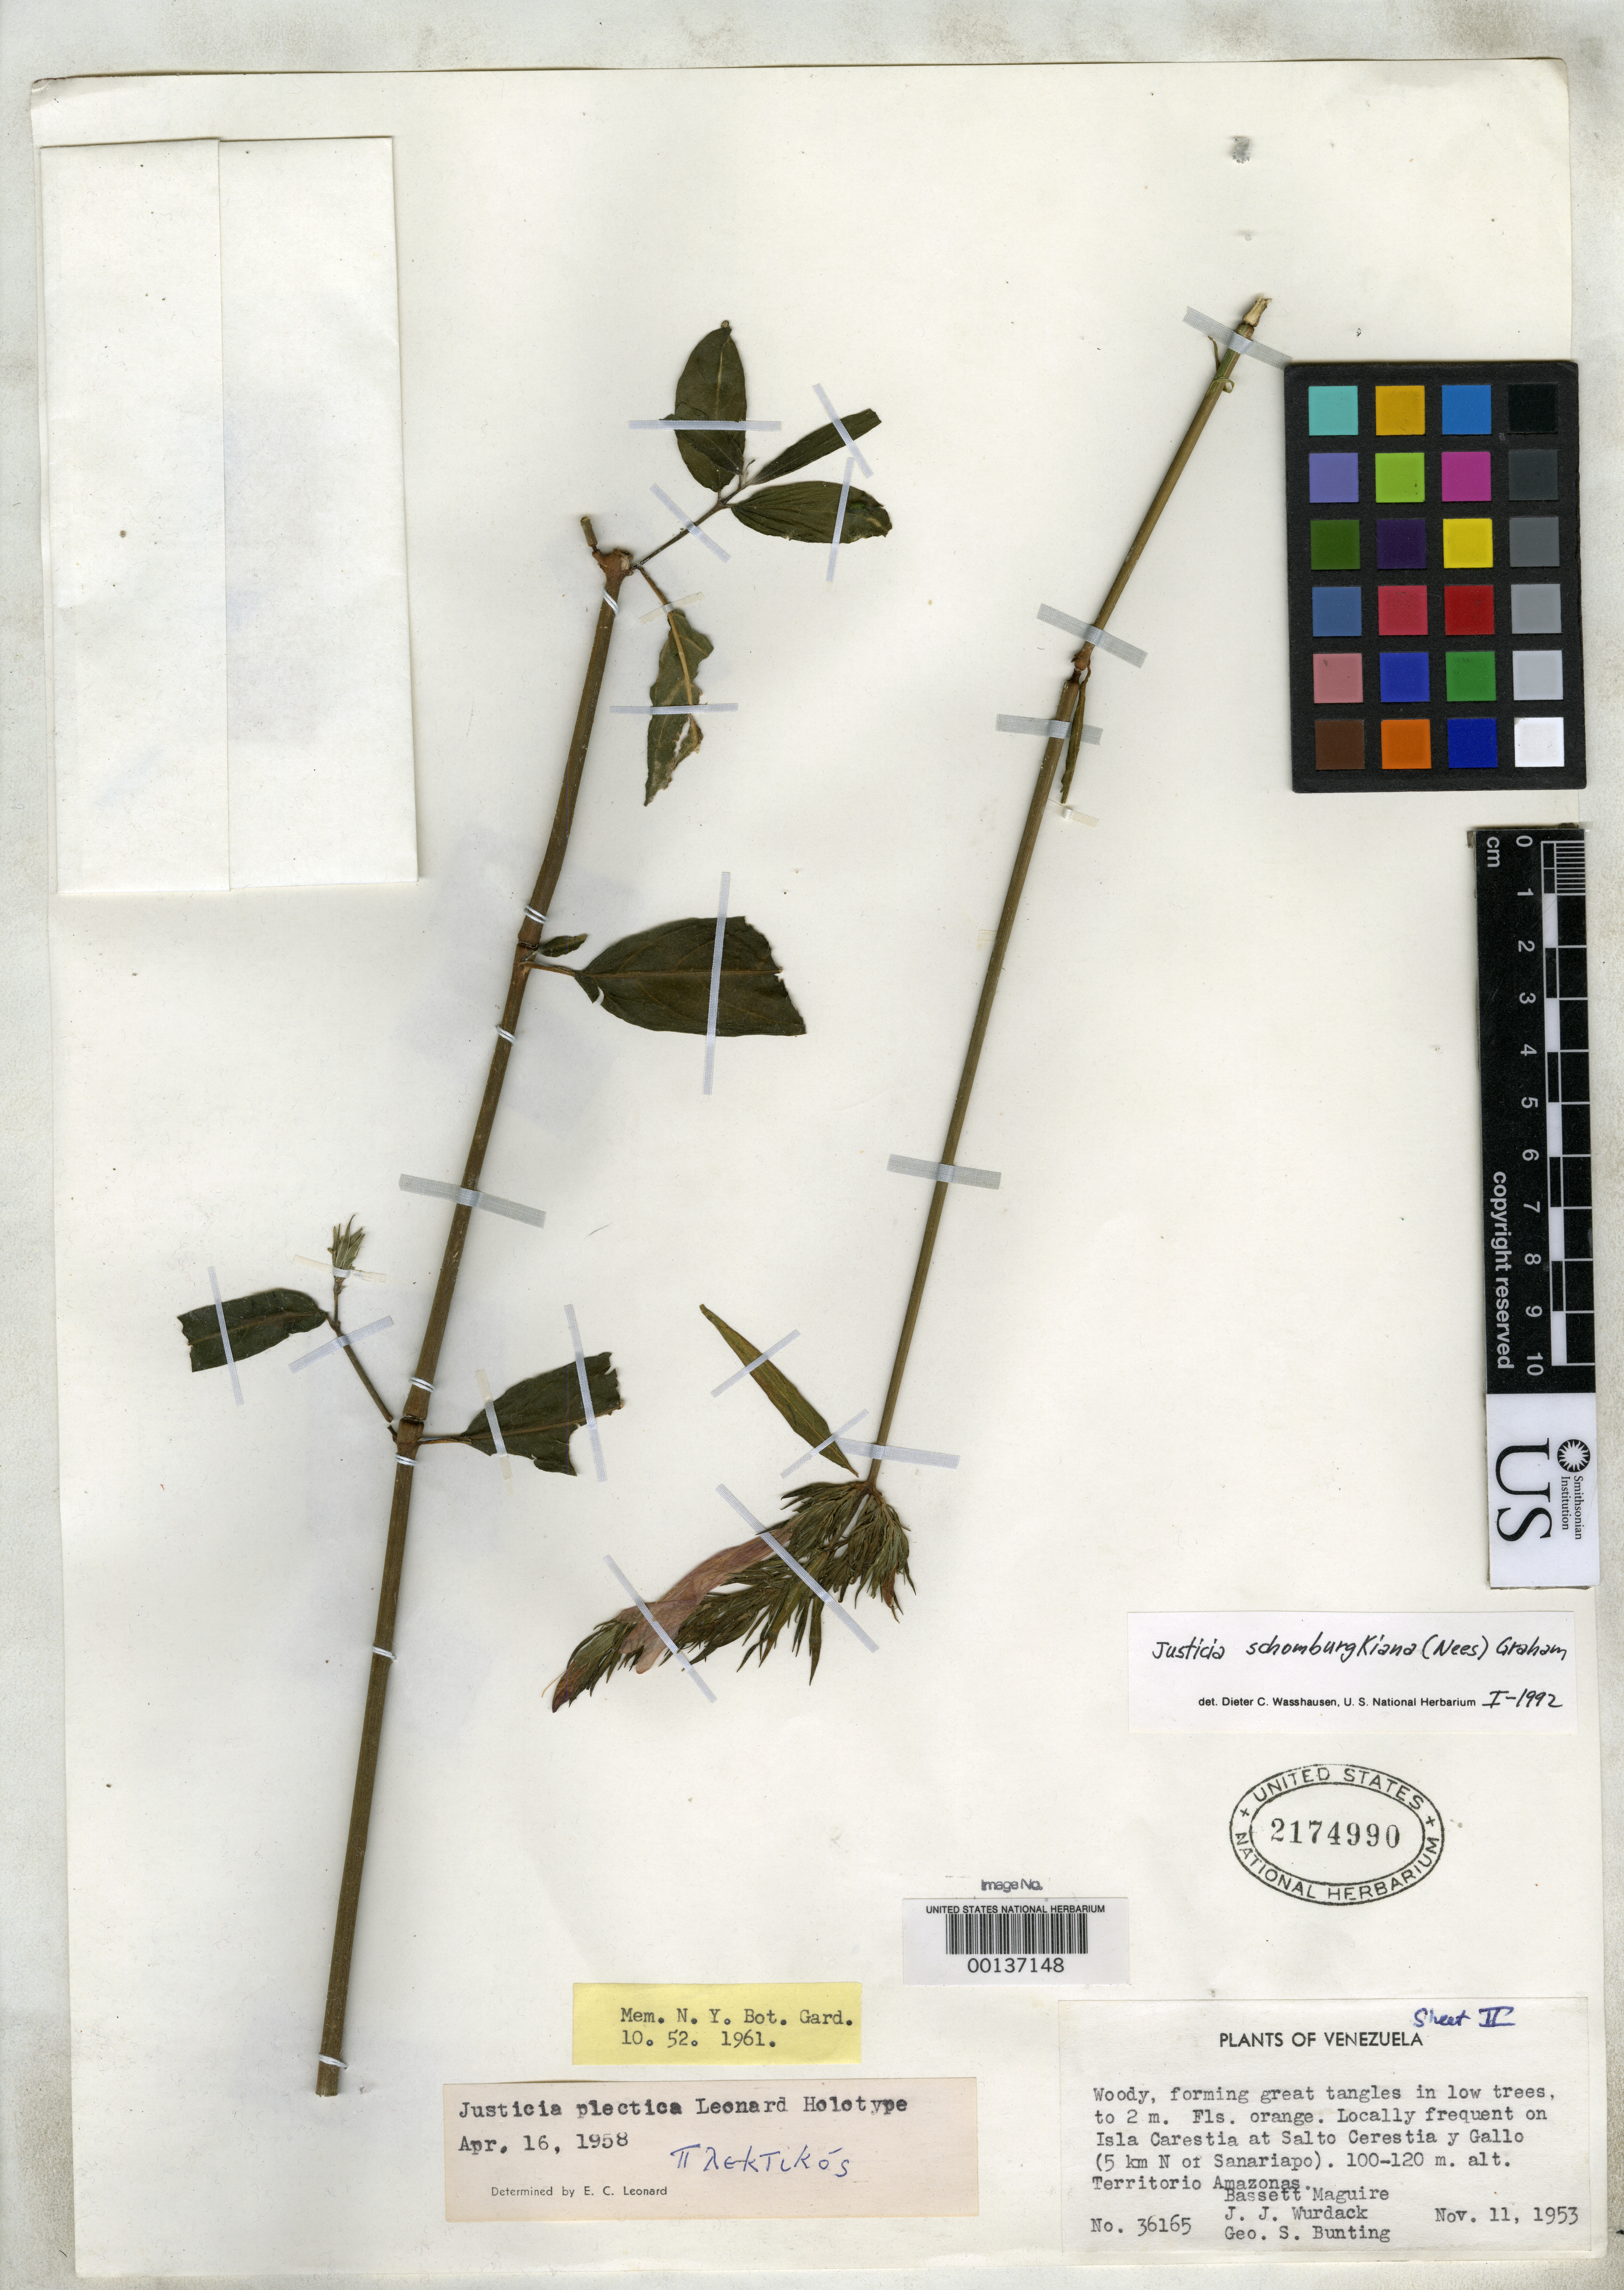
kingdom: Plantae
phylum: Tracheophyta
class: Magnoliopsida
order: Lamiales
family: Acanthaceae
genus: Justicia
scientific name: Justicia plectica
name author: Leonard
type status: Isotype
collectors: B. Maguire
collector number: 36165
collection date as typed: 11 Nov 1953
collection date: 1953-11-11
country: Venezuela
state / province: Amazonas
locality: Isla Carestia at Salta Carestia, Gallo (5 km N of Sanariapo).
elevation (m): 100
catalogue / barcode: US 2174990